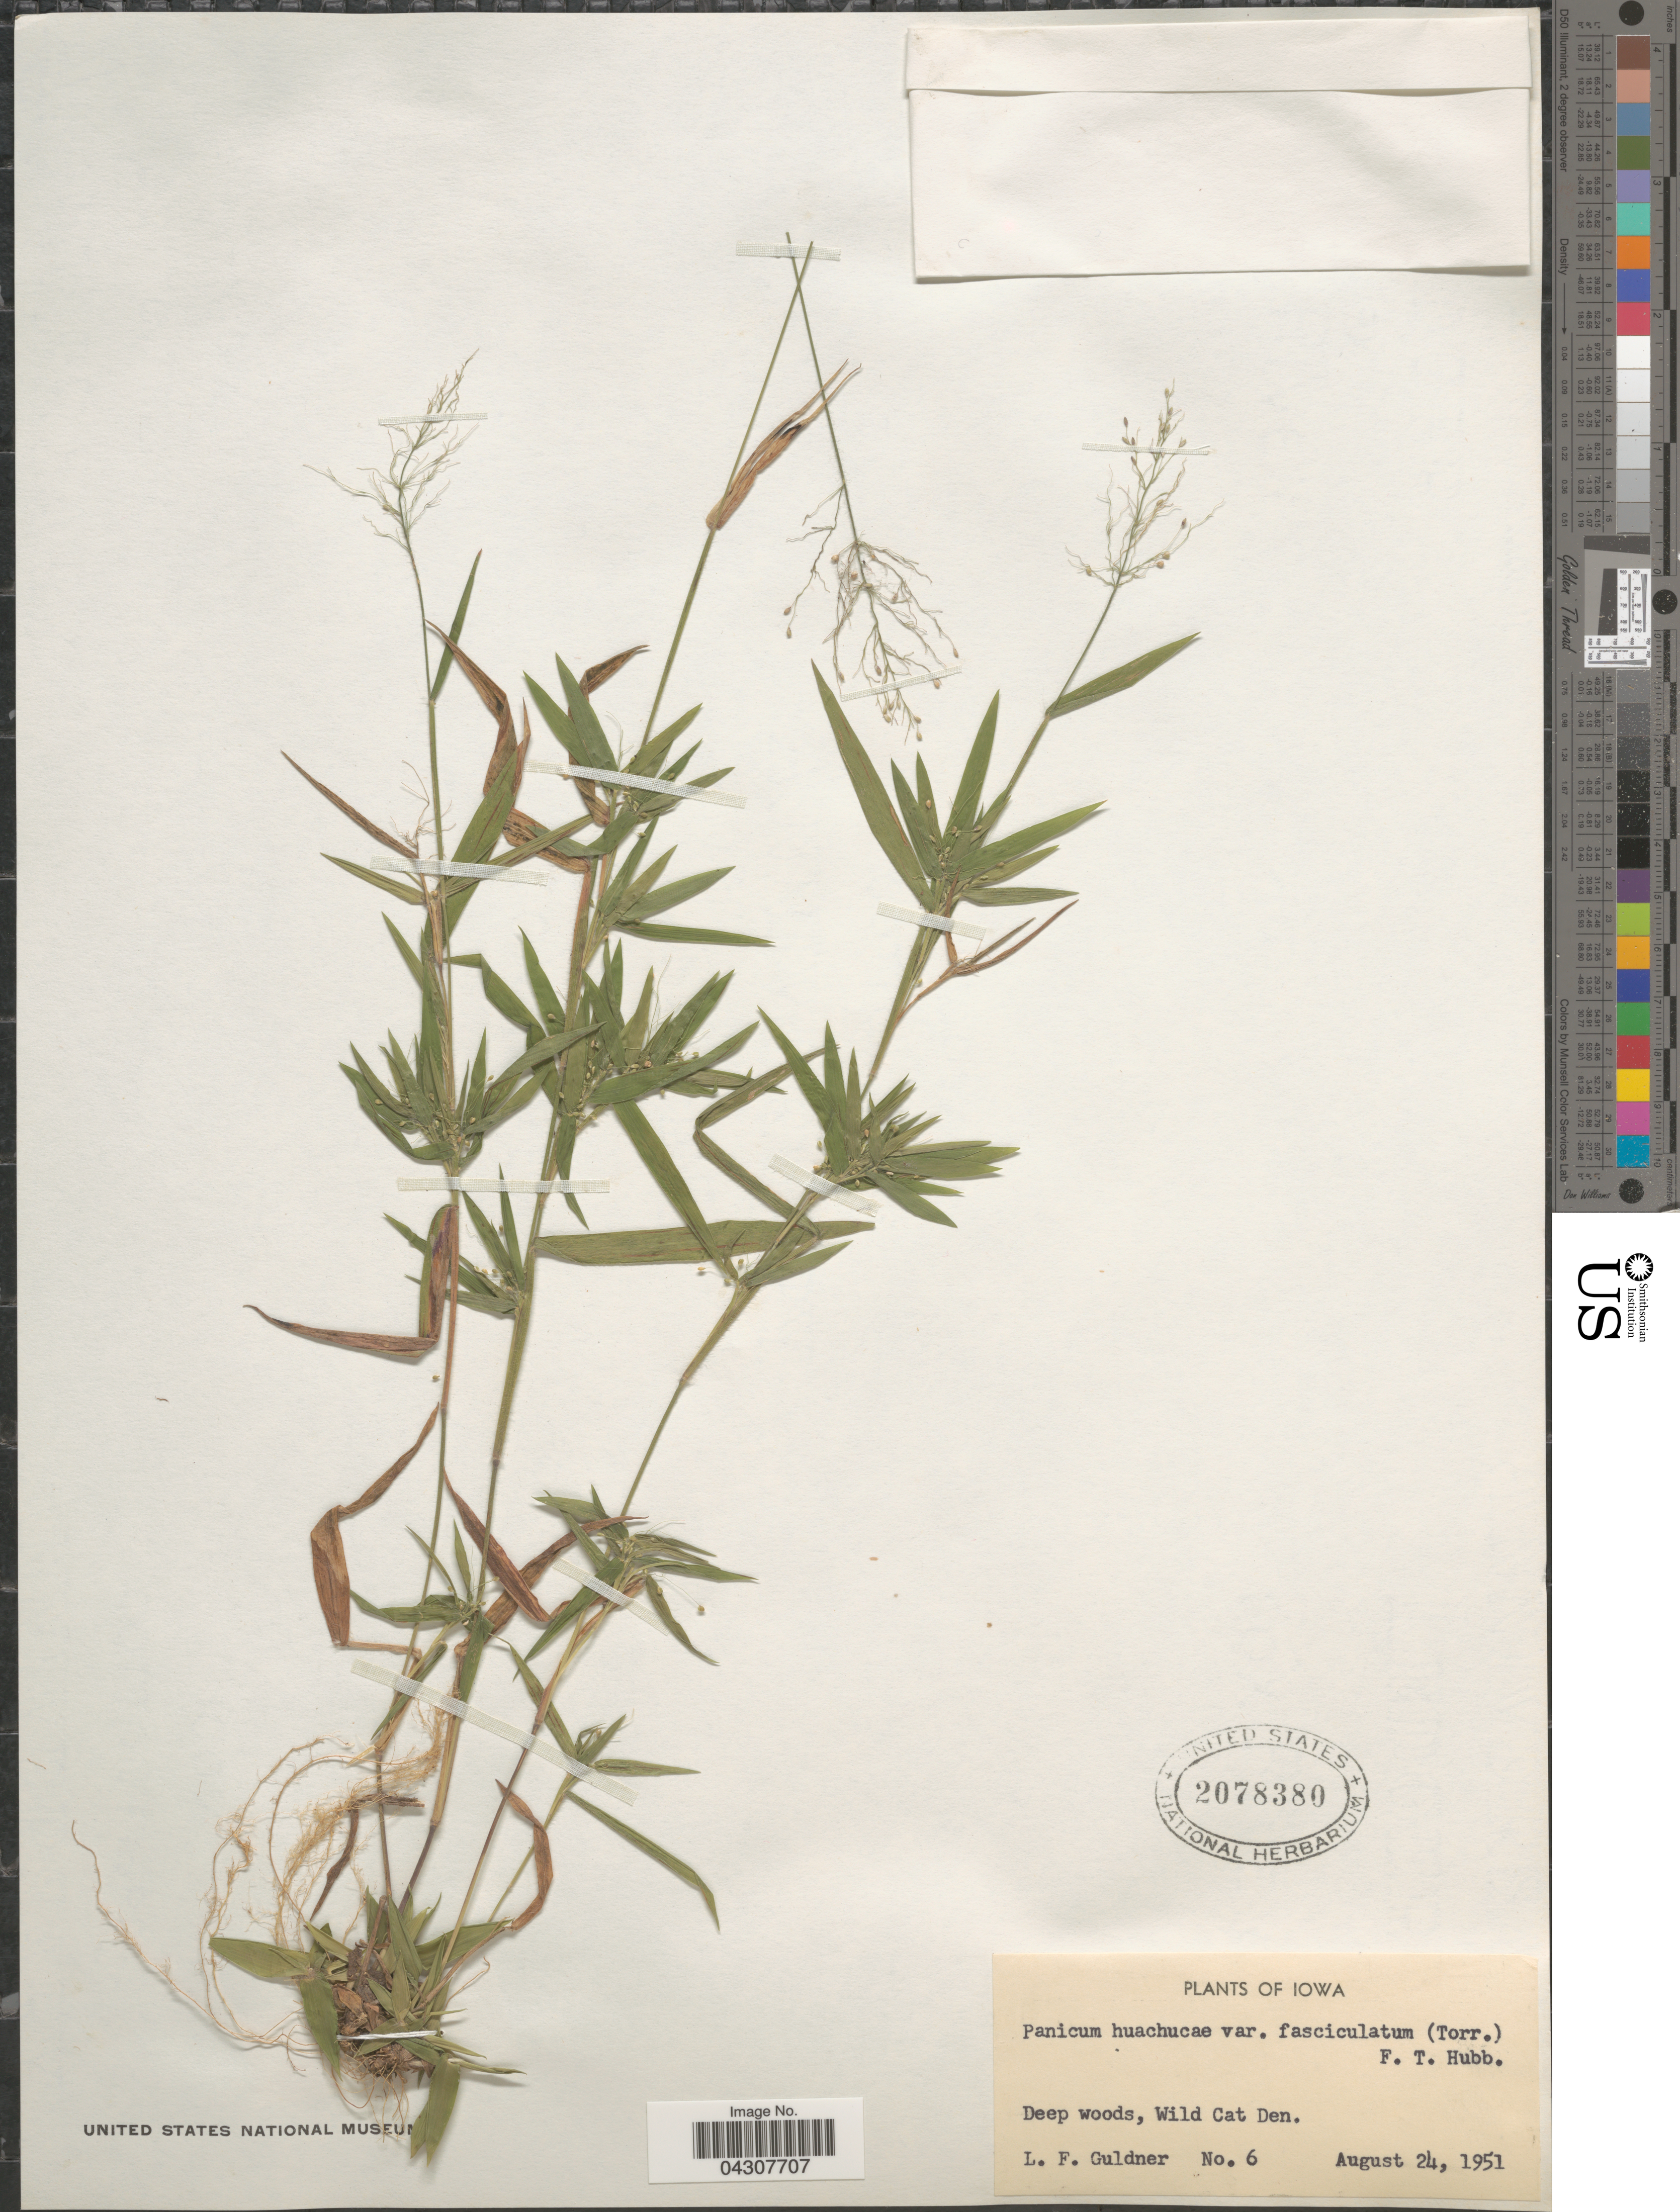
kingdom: Plantae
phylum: Tracheophyta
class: Liliopsida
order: Poales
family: Poaceae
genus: Dichanthelium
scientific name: Dichanthelium acuminatum var. acuminatum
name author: (Sw.) Gould & C.A. Clark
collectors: L. Guldner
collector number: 6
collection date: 1951-08-24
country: United States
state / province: Iowa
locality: Deep woods, Wild Cat Den.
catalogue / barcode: US 2078380